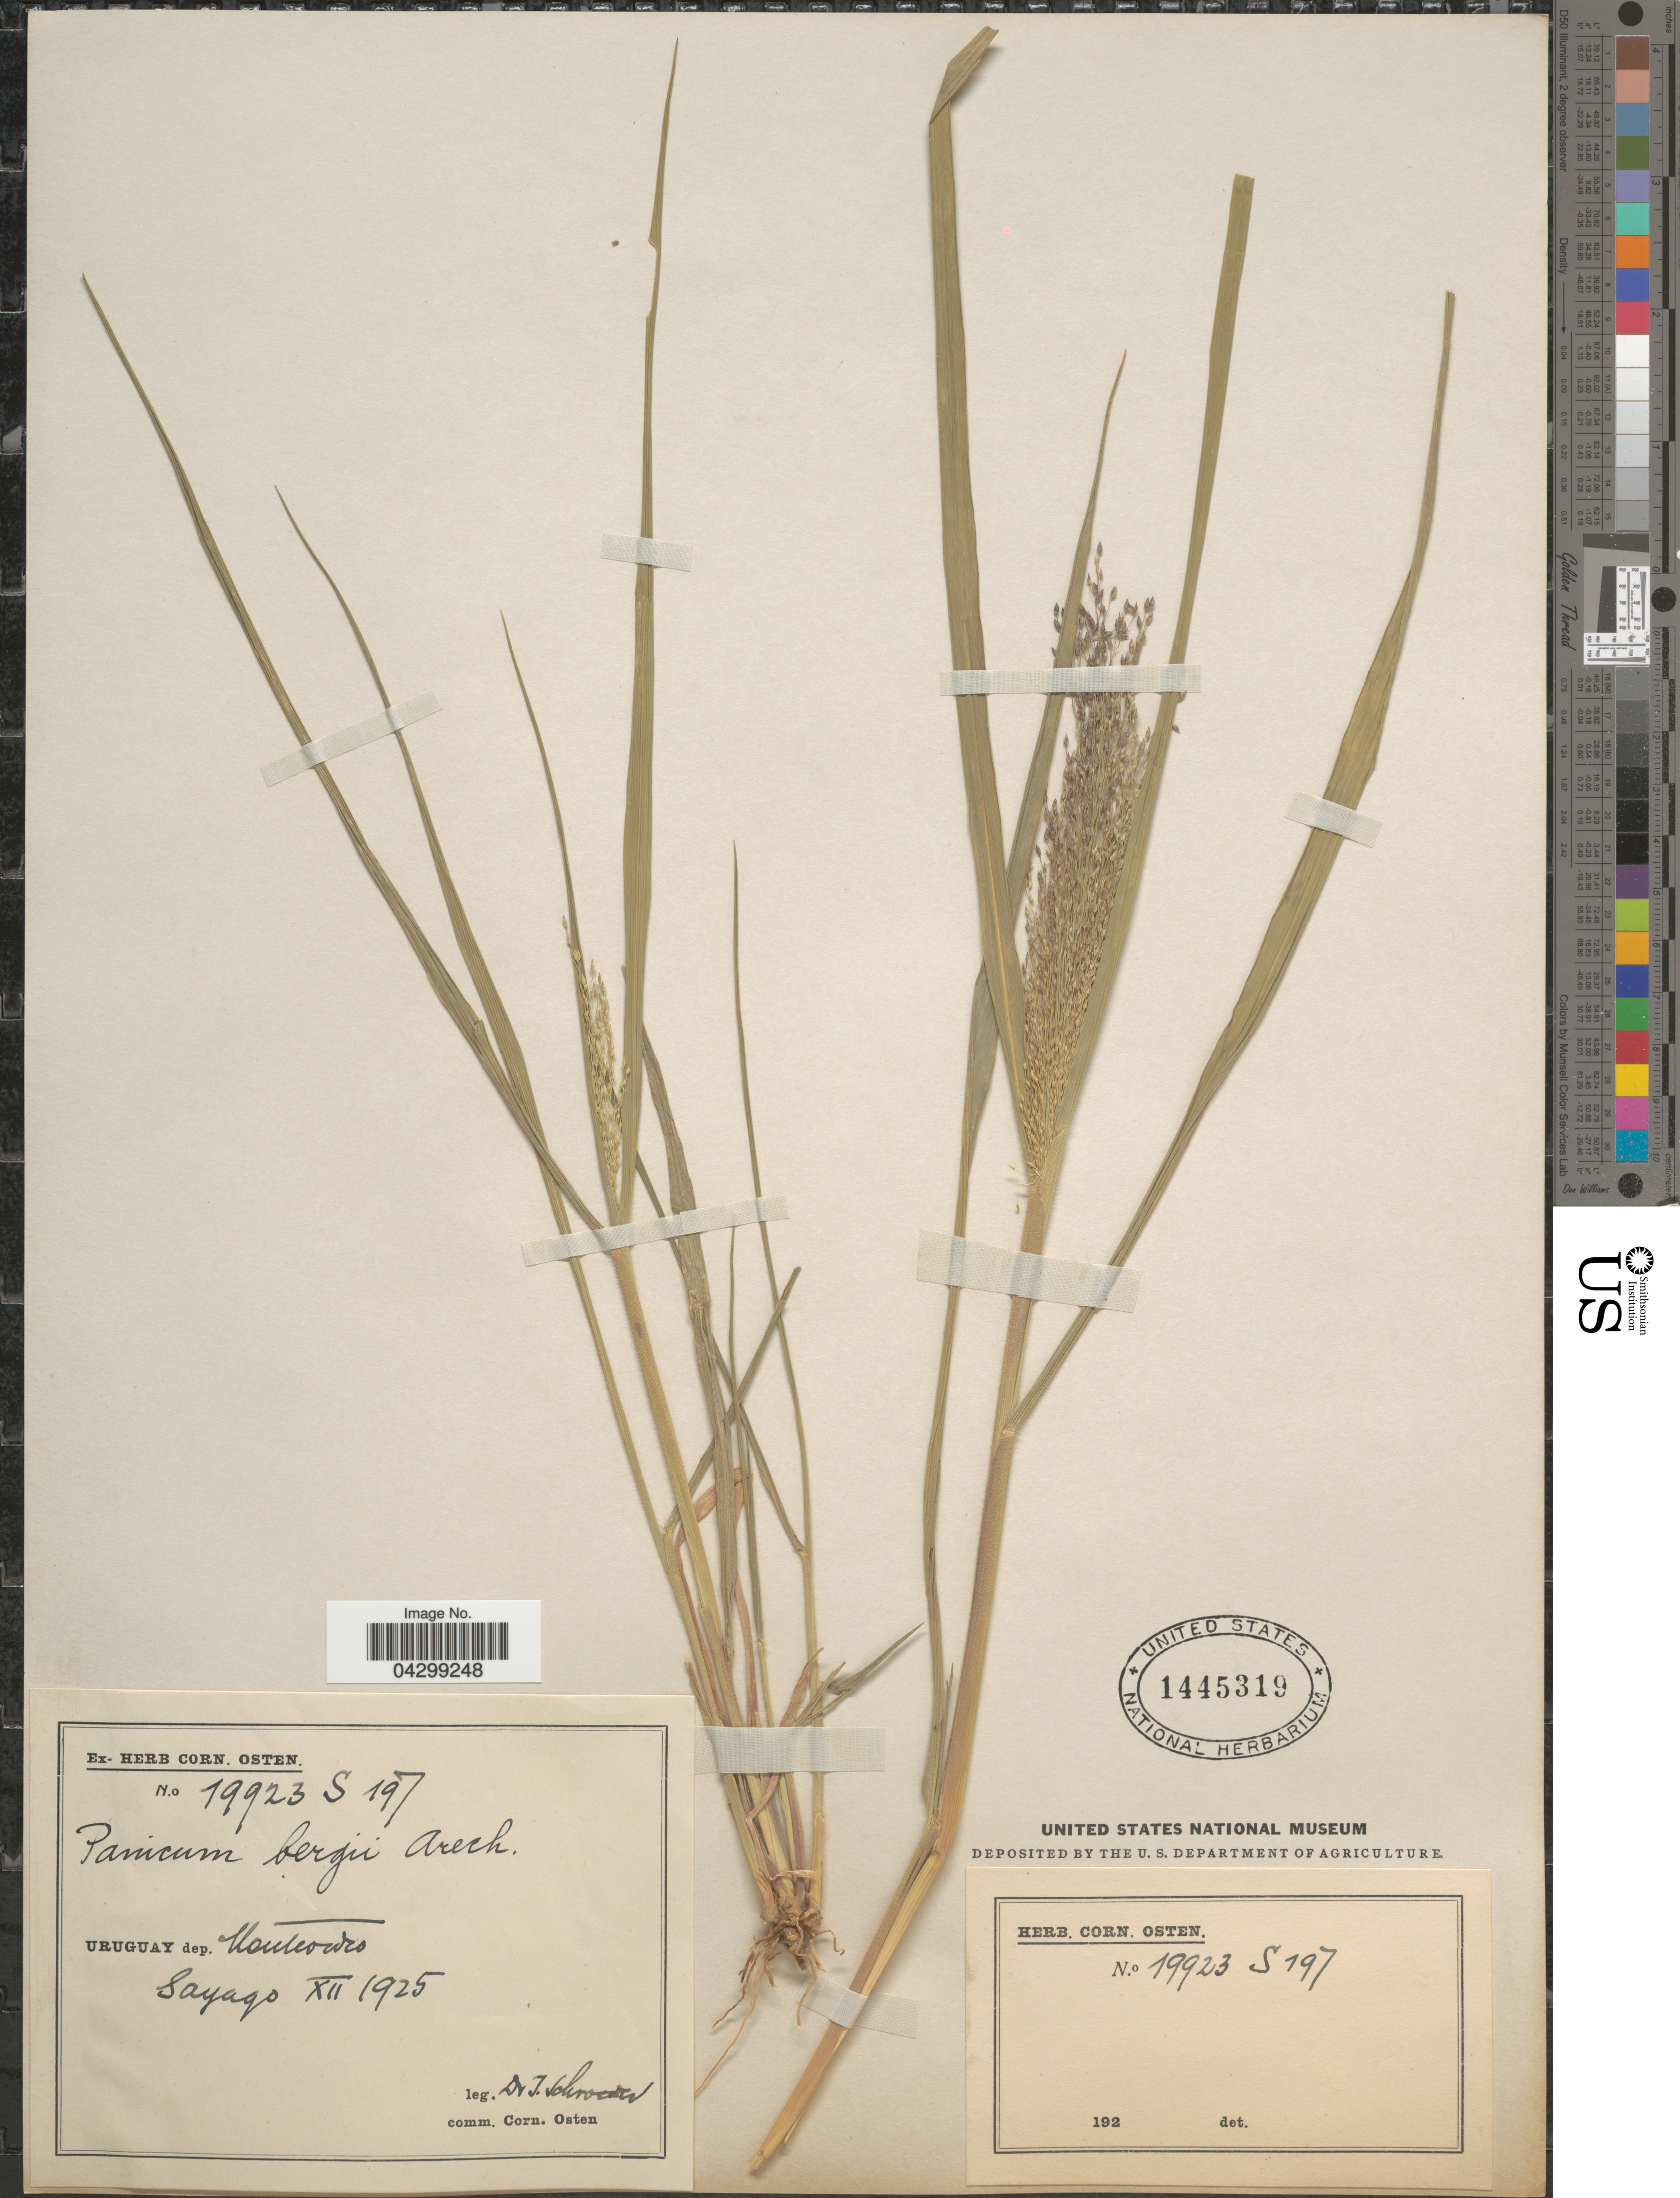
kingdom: Plantae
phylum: Tracheophyta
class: Liliopsida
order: Poales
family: Poaceae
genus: Panicum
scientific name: Panicum bergii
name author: Arechav.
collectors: J. Schroeder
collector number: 19923S197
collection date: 1925-12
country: Uruguay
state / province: Montevideo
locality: Dep. Montevideo. Sayago.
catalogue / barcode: US 1445319